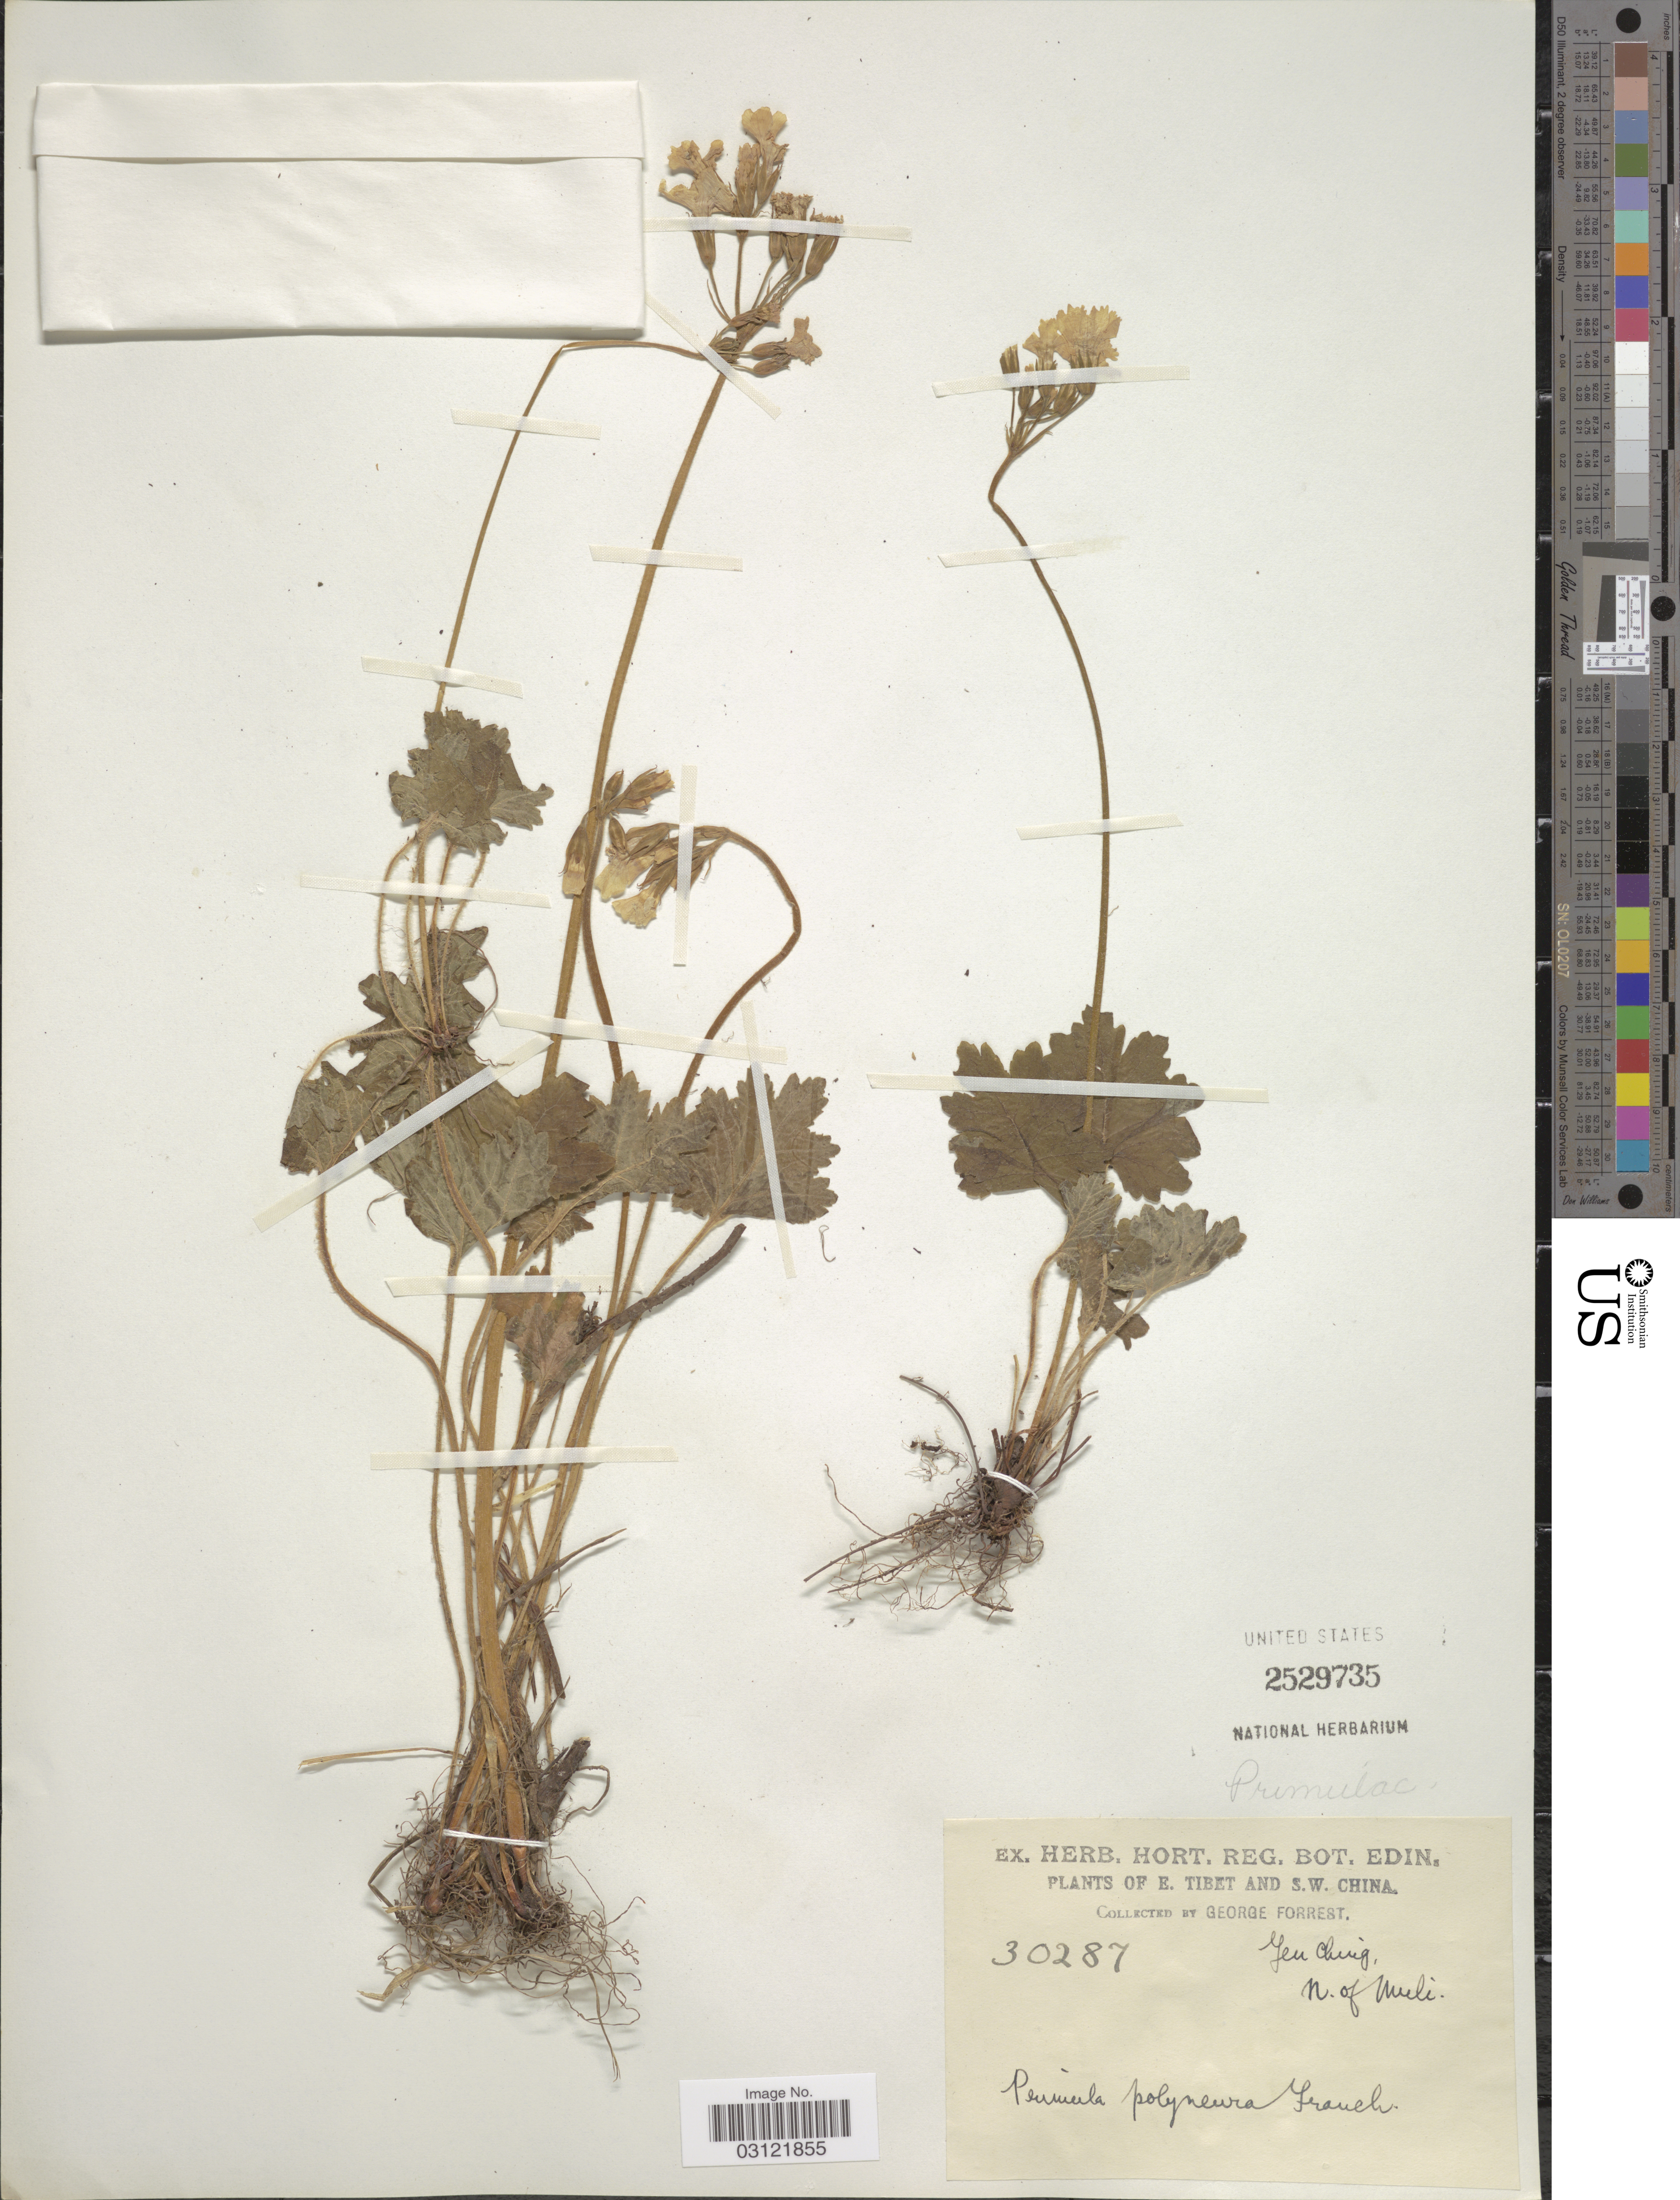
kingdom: Plantae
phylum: Tracheophyta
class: Magnoliopsida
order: Ericales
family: Primulaceae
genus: Primula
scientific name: Primula polyneura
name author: Franch.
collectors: G. Forrest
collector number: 30287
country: China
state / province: Xizang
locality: E. Tibet and S.W. China. Yen Ching, N. of Muli.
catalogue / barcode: US 2529735